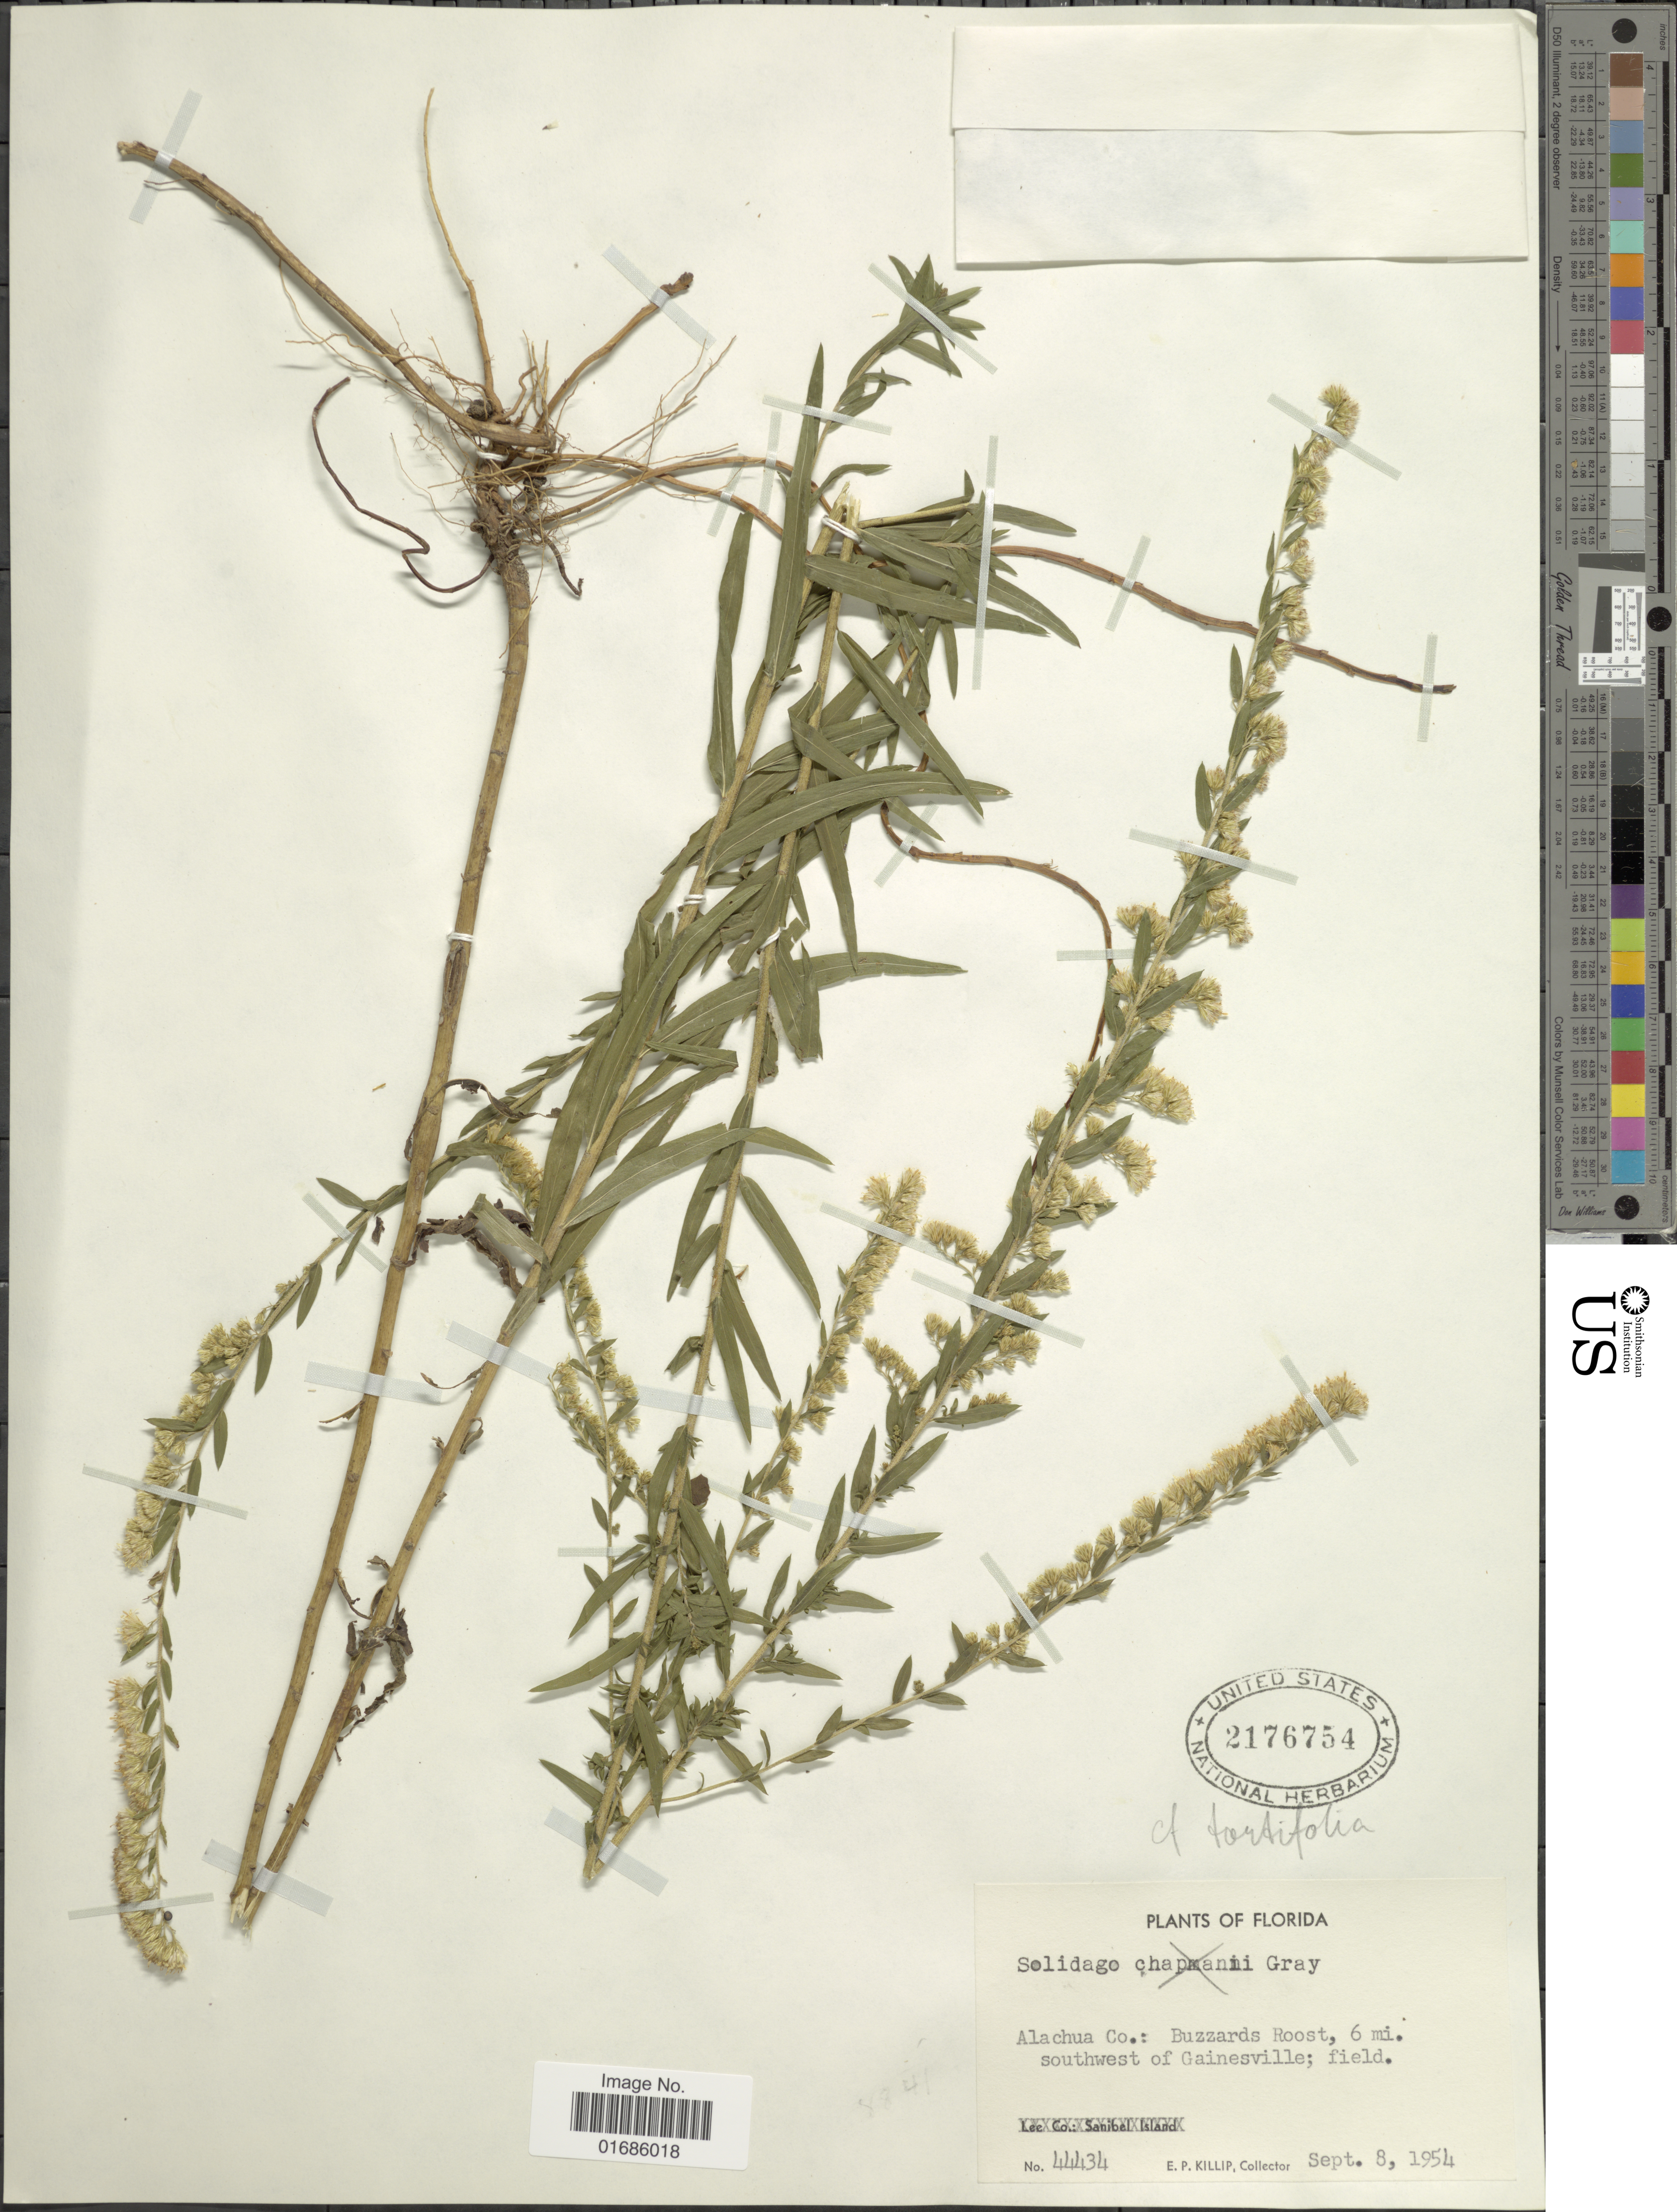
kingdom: Plantae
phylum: Tracheophyta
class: Magnoliopsida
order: Asterales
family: Asteraceae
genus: Solidago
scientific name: Solidago chapmanii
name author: Torr. & A. Gray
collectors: E. P. Killip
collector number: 44434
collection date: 1954-09-08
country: United States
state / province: Florida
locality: Alachua Co., Buzzards Roost, 6 mi. southwest of Gainesville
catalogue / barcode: US 2176754